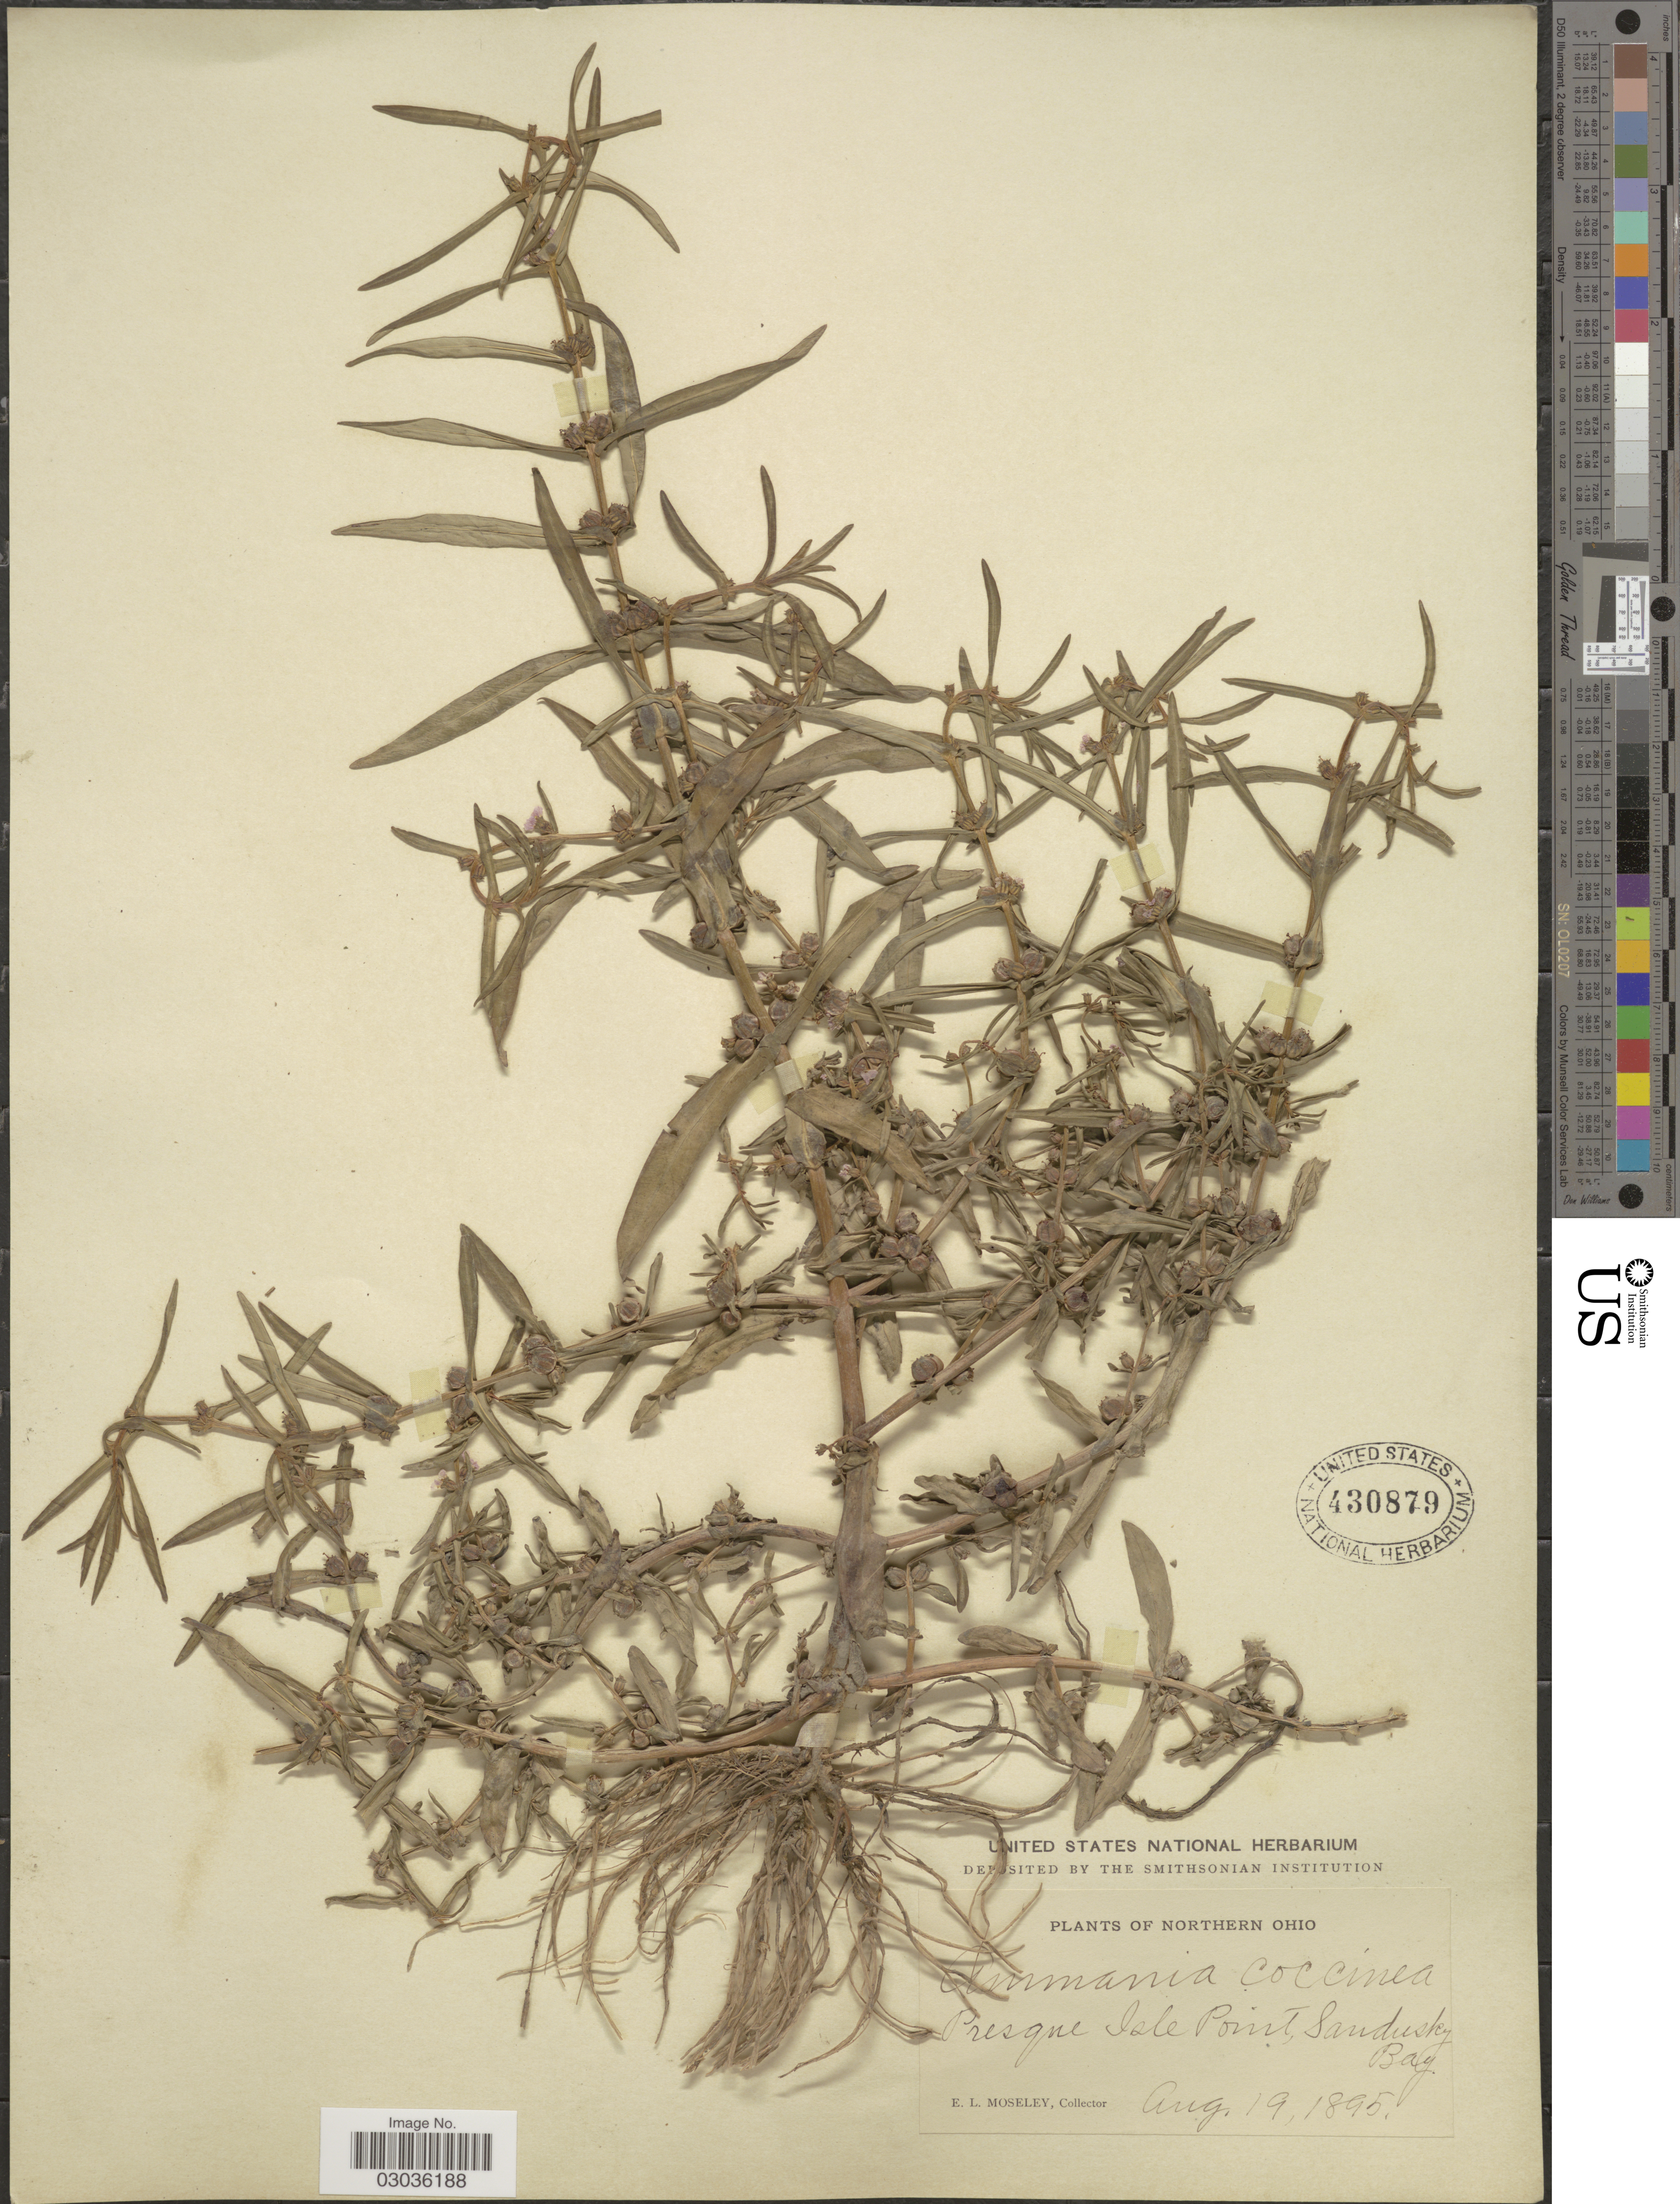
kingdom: Plantae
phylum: Tracheophyta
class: Magnoliopsida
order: Myrtales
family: Lythraceae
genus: Ammannia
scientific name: Ammannia robusta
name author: Heer & Regel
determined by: Strong, Mark T., (BOT), Smithsonian Institution - National Museum of Natural History (UNITED STATES)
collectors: E. Moseley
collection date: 1895-08-19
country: United States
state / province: Ohio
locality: Northern Ohio, Presque Isle Point, Sandusky Bay.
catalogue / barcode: US 430879